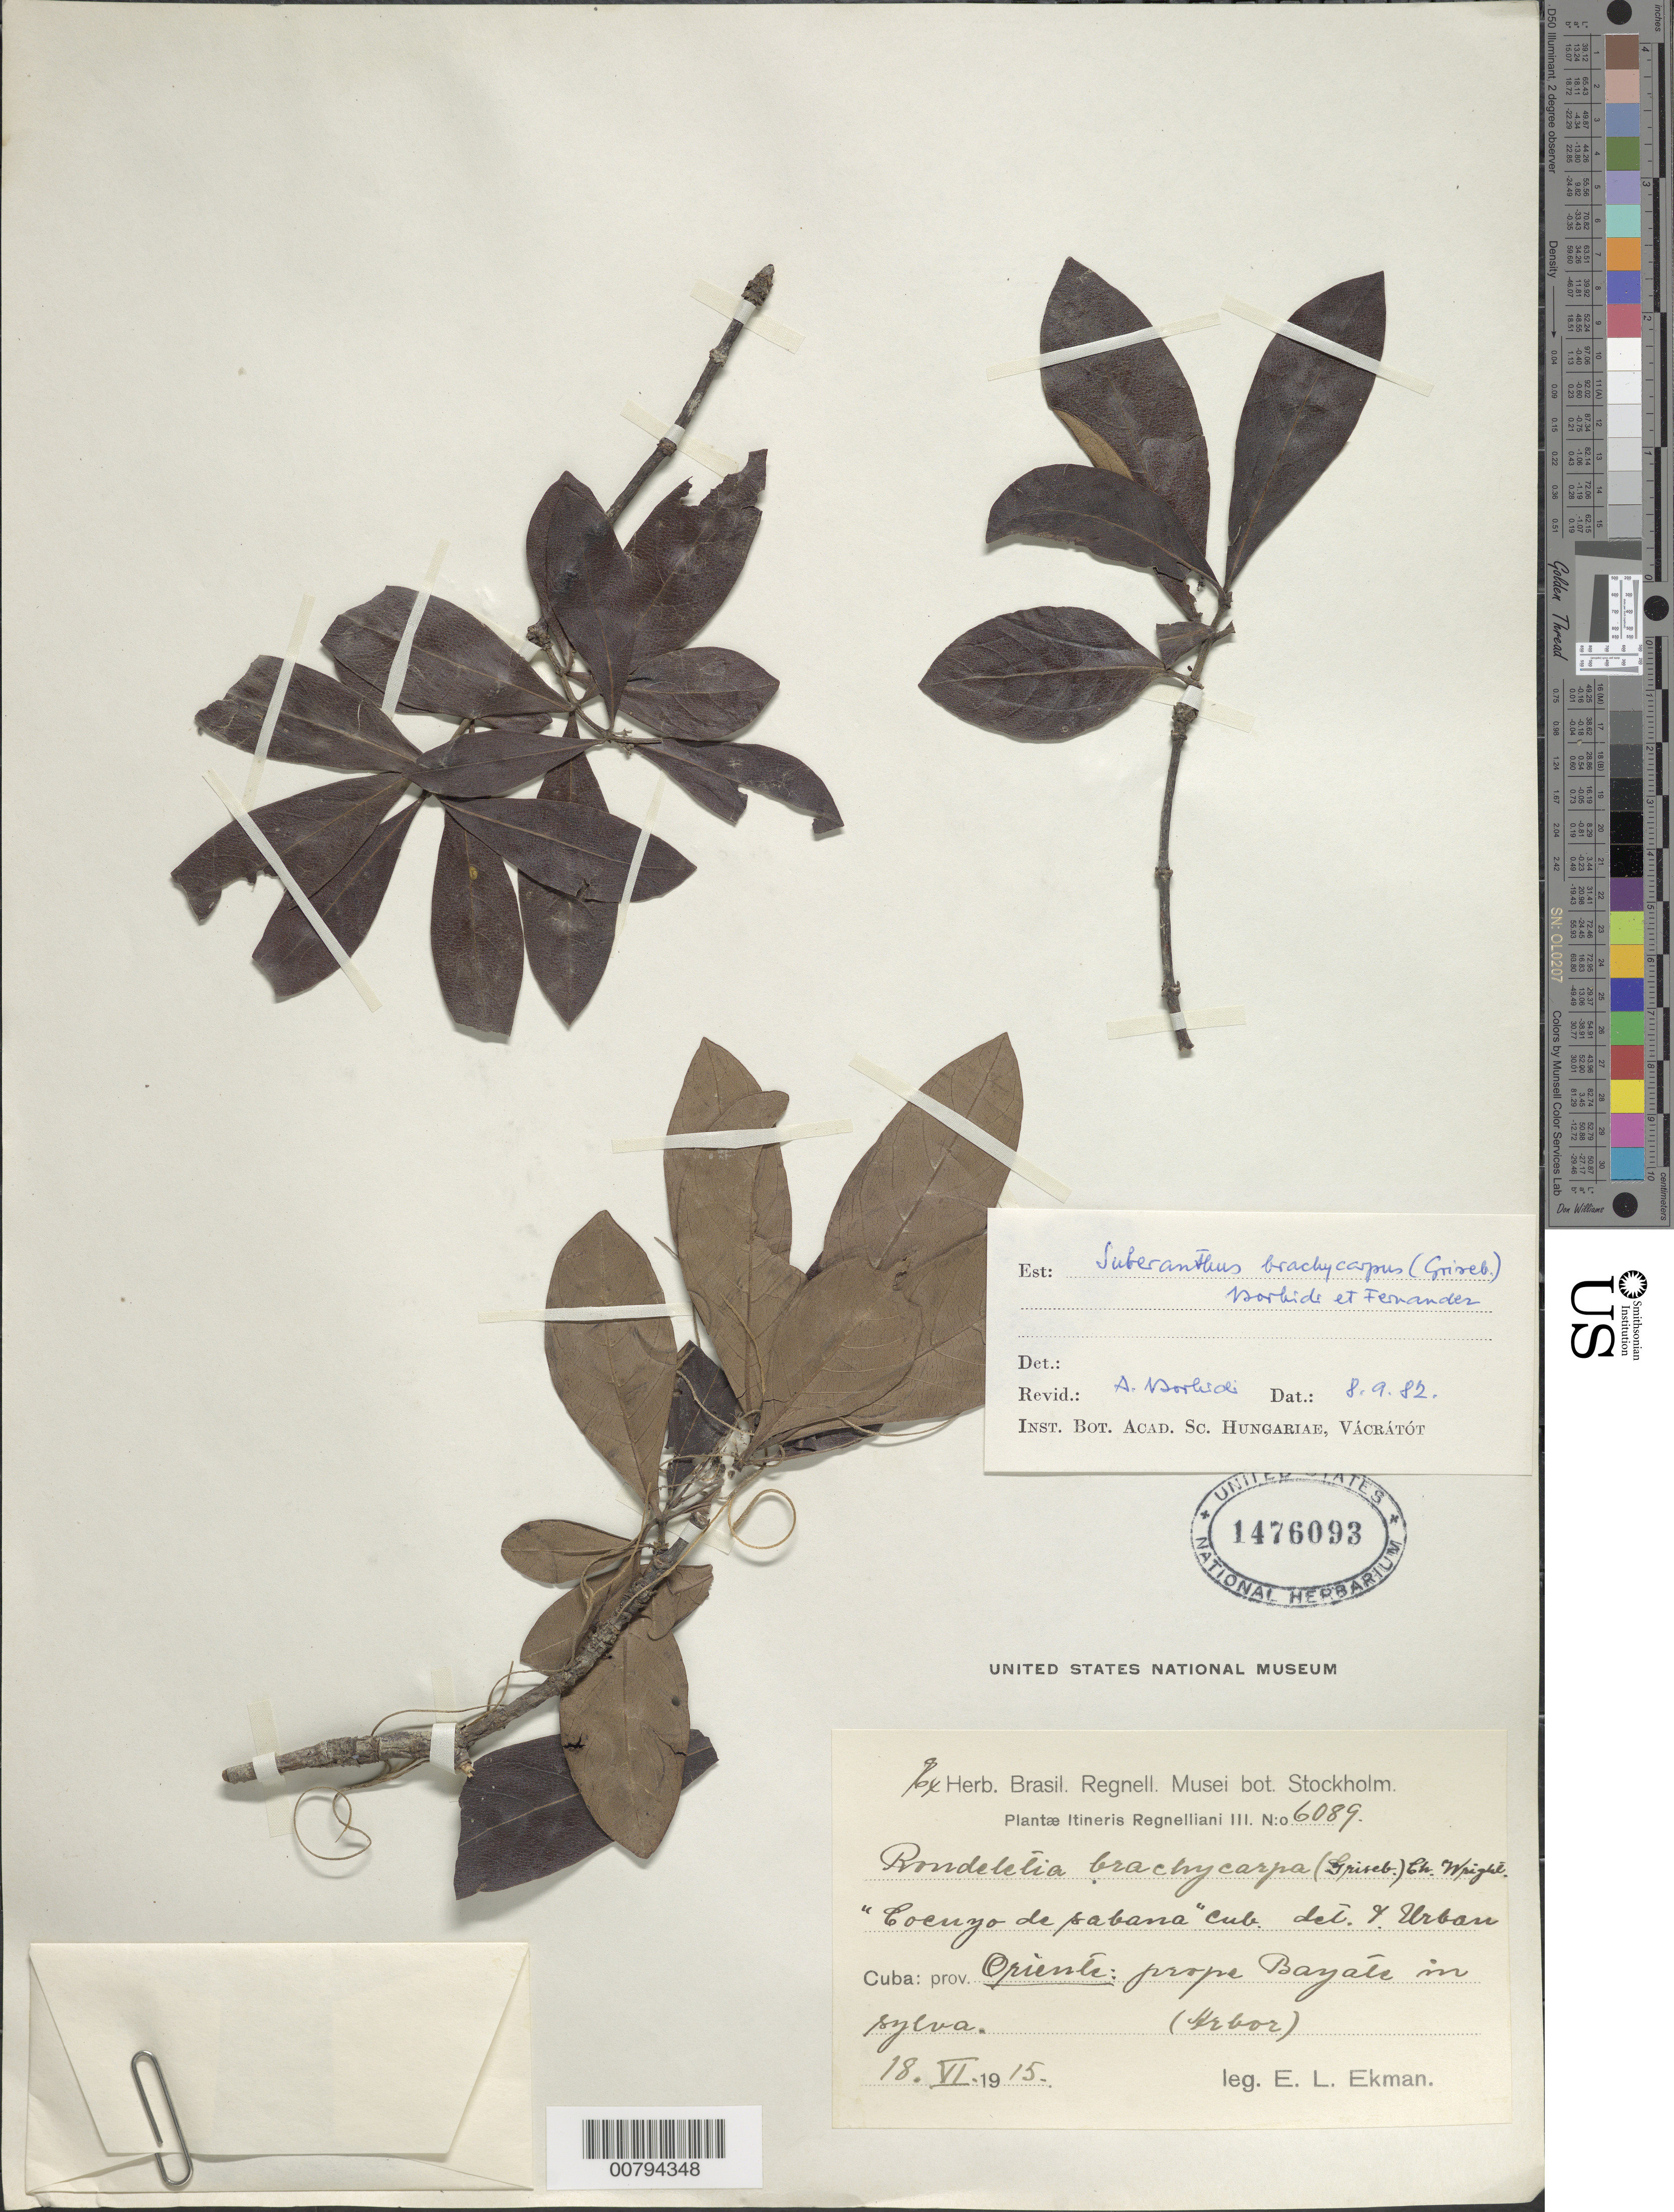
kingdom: Plantae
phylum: Tracheophyta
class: Magnoliopsida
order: Gentianales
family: Rubiaceae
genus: Suberanthus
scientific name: Suberanthus brachycarpus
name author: (Griseb.) Borhidi & Fernández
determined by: Borhidi, Attila L.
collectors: E. L. Ekman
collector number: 6089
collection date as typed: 18 Jun 1918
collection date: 1918-06-18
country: Cuba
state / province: Oriente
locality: Prope Bayate in Sylva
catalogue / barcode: US 1476093